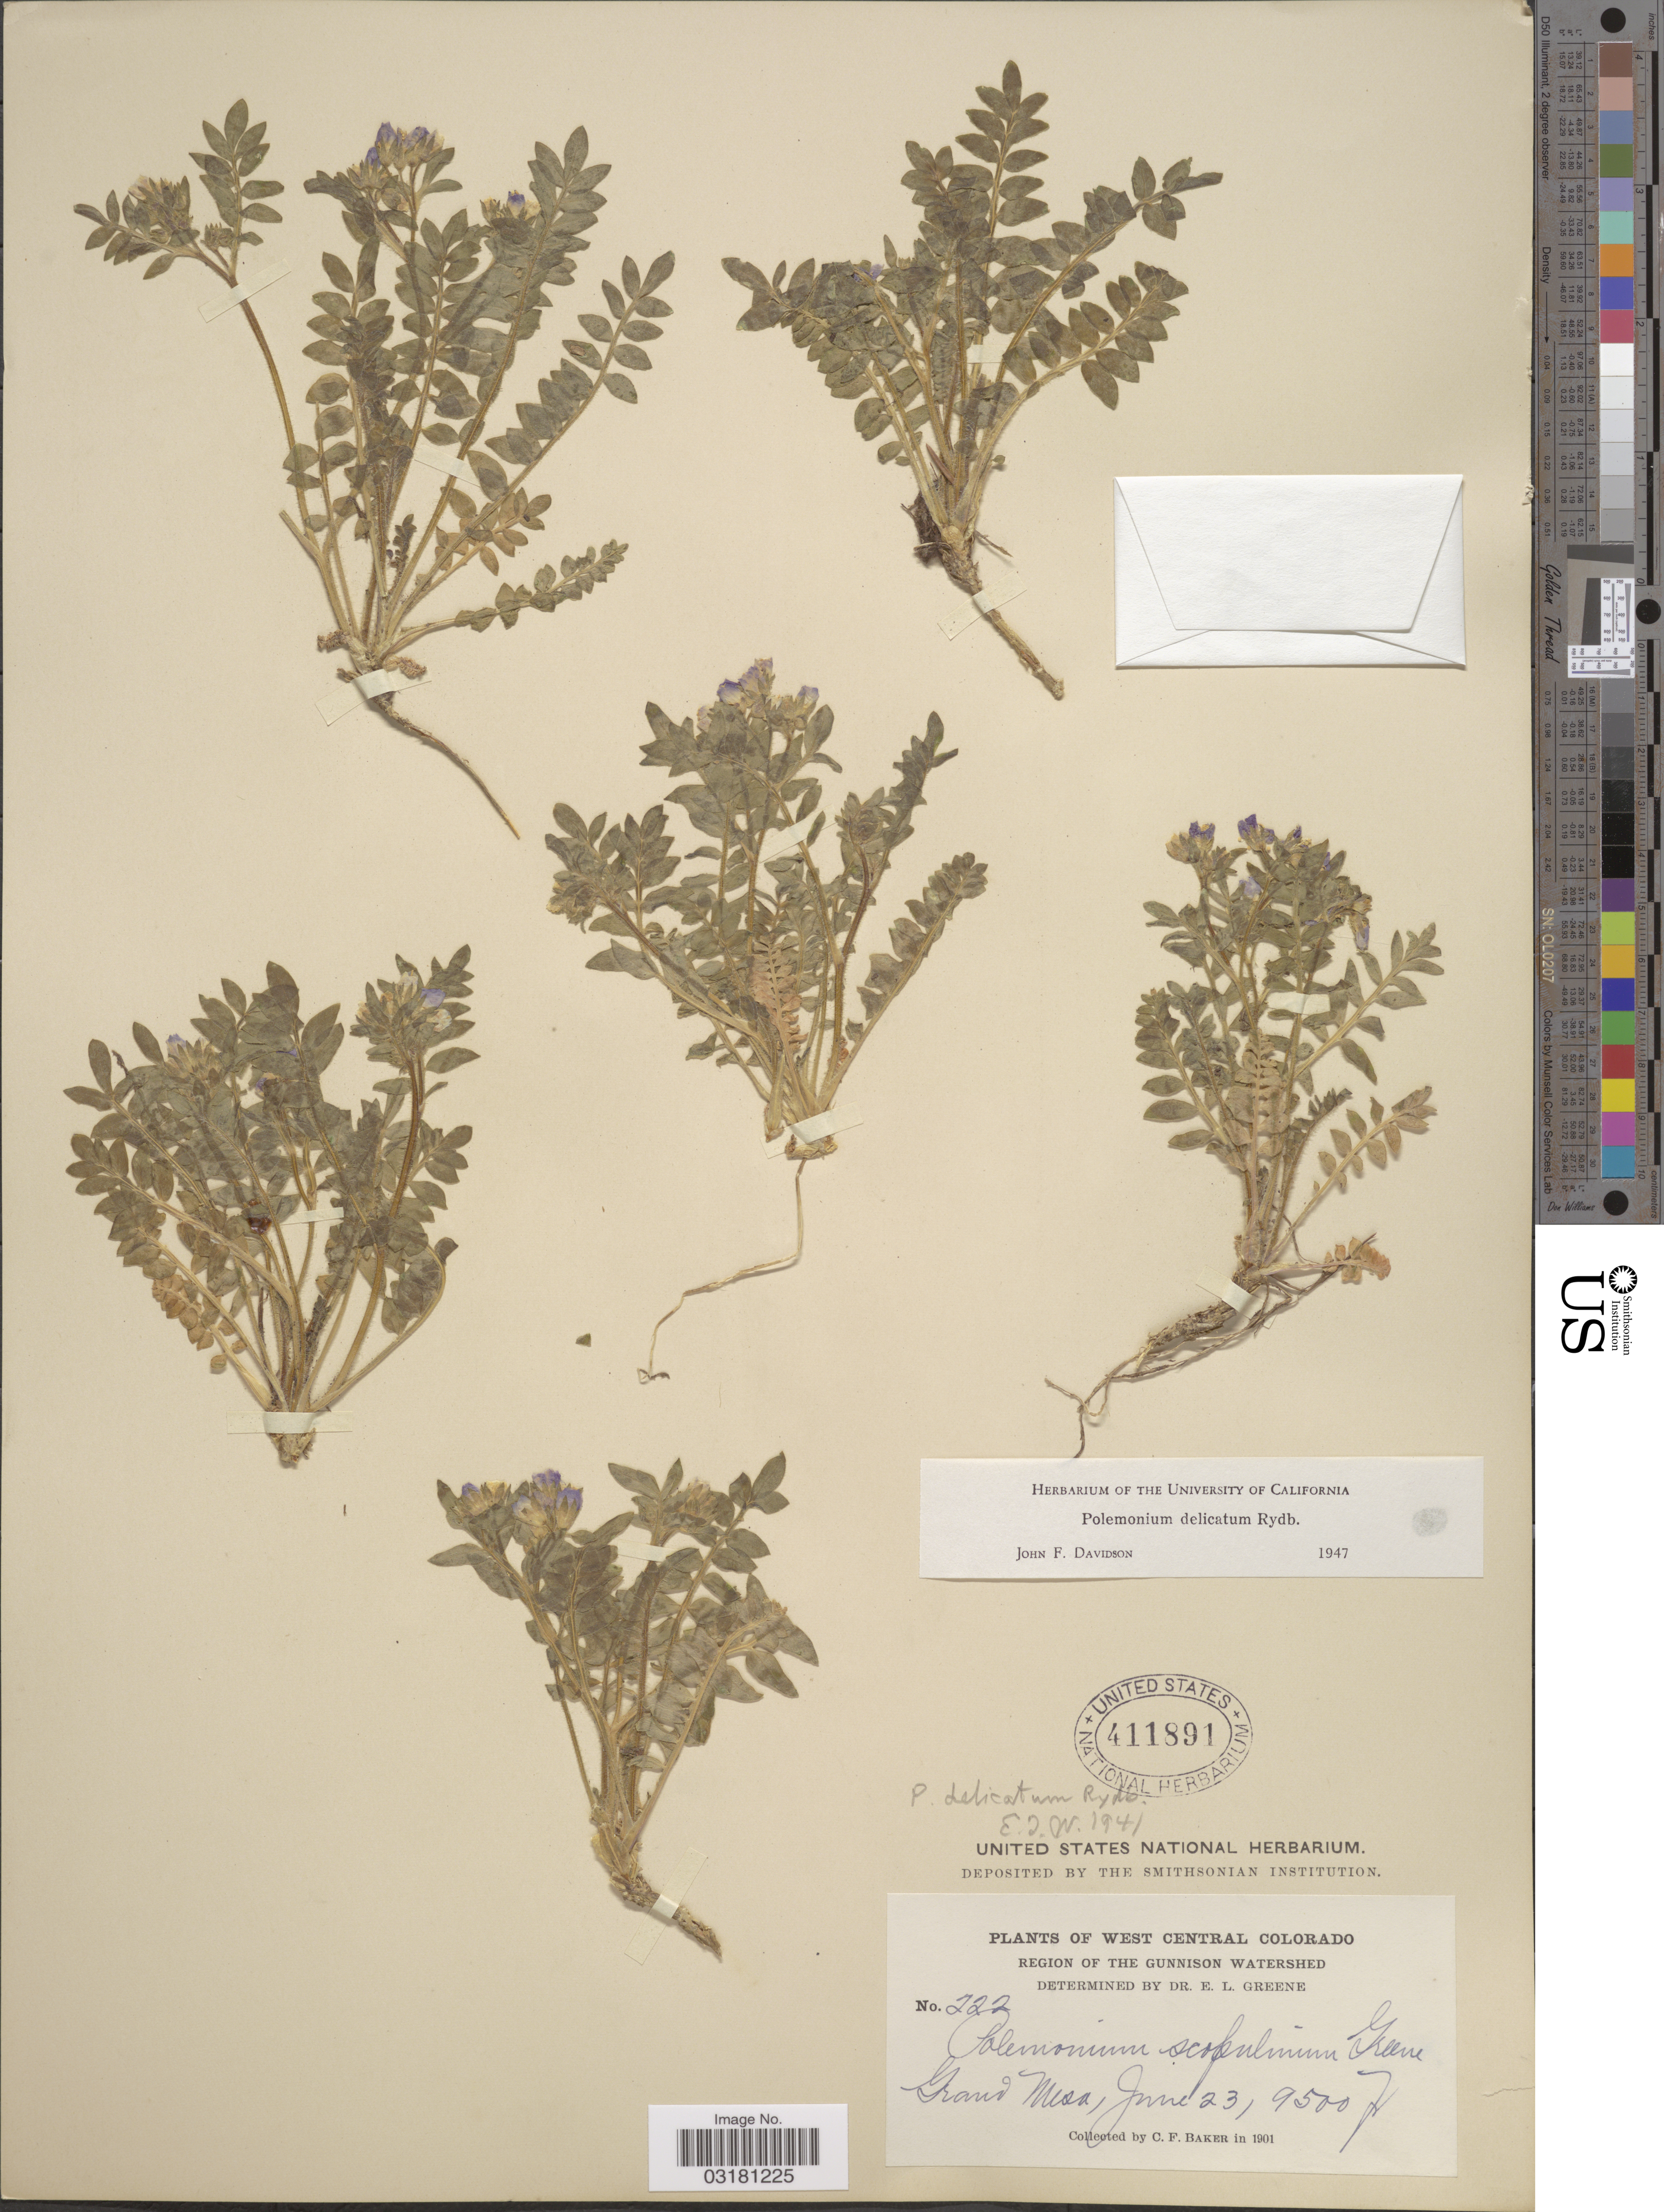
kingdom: Plantae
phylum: Tracheophyta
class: Magnoliopsida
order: Ericales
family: Polemoniaceae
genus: Polemonium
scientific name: Polemonium delicatum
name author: Rydb.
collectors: C. F. Baker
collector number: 222*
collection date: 1901-06-23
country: United States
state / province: Colorado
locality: West Central Colorado. Region of The Gunnison Watershed. Grand Mesa.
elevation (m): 2896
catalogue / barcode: US 411891